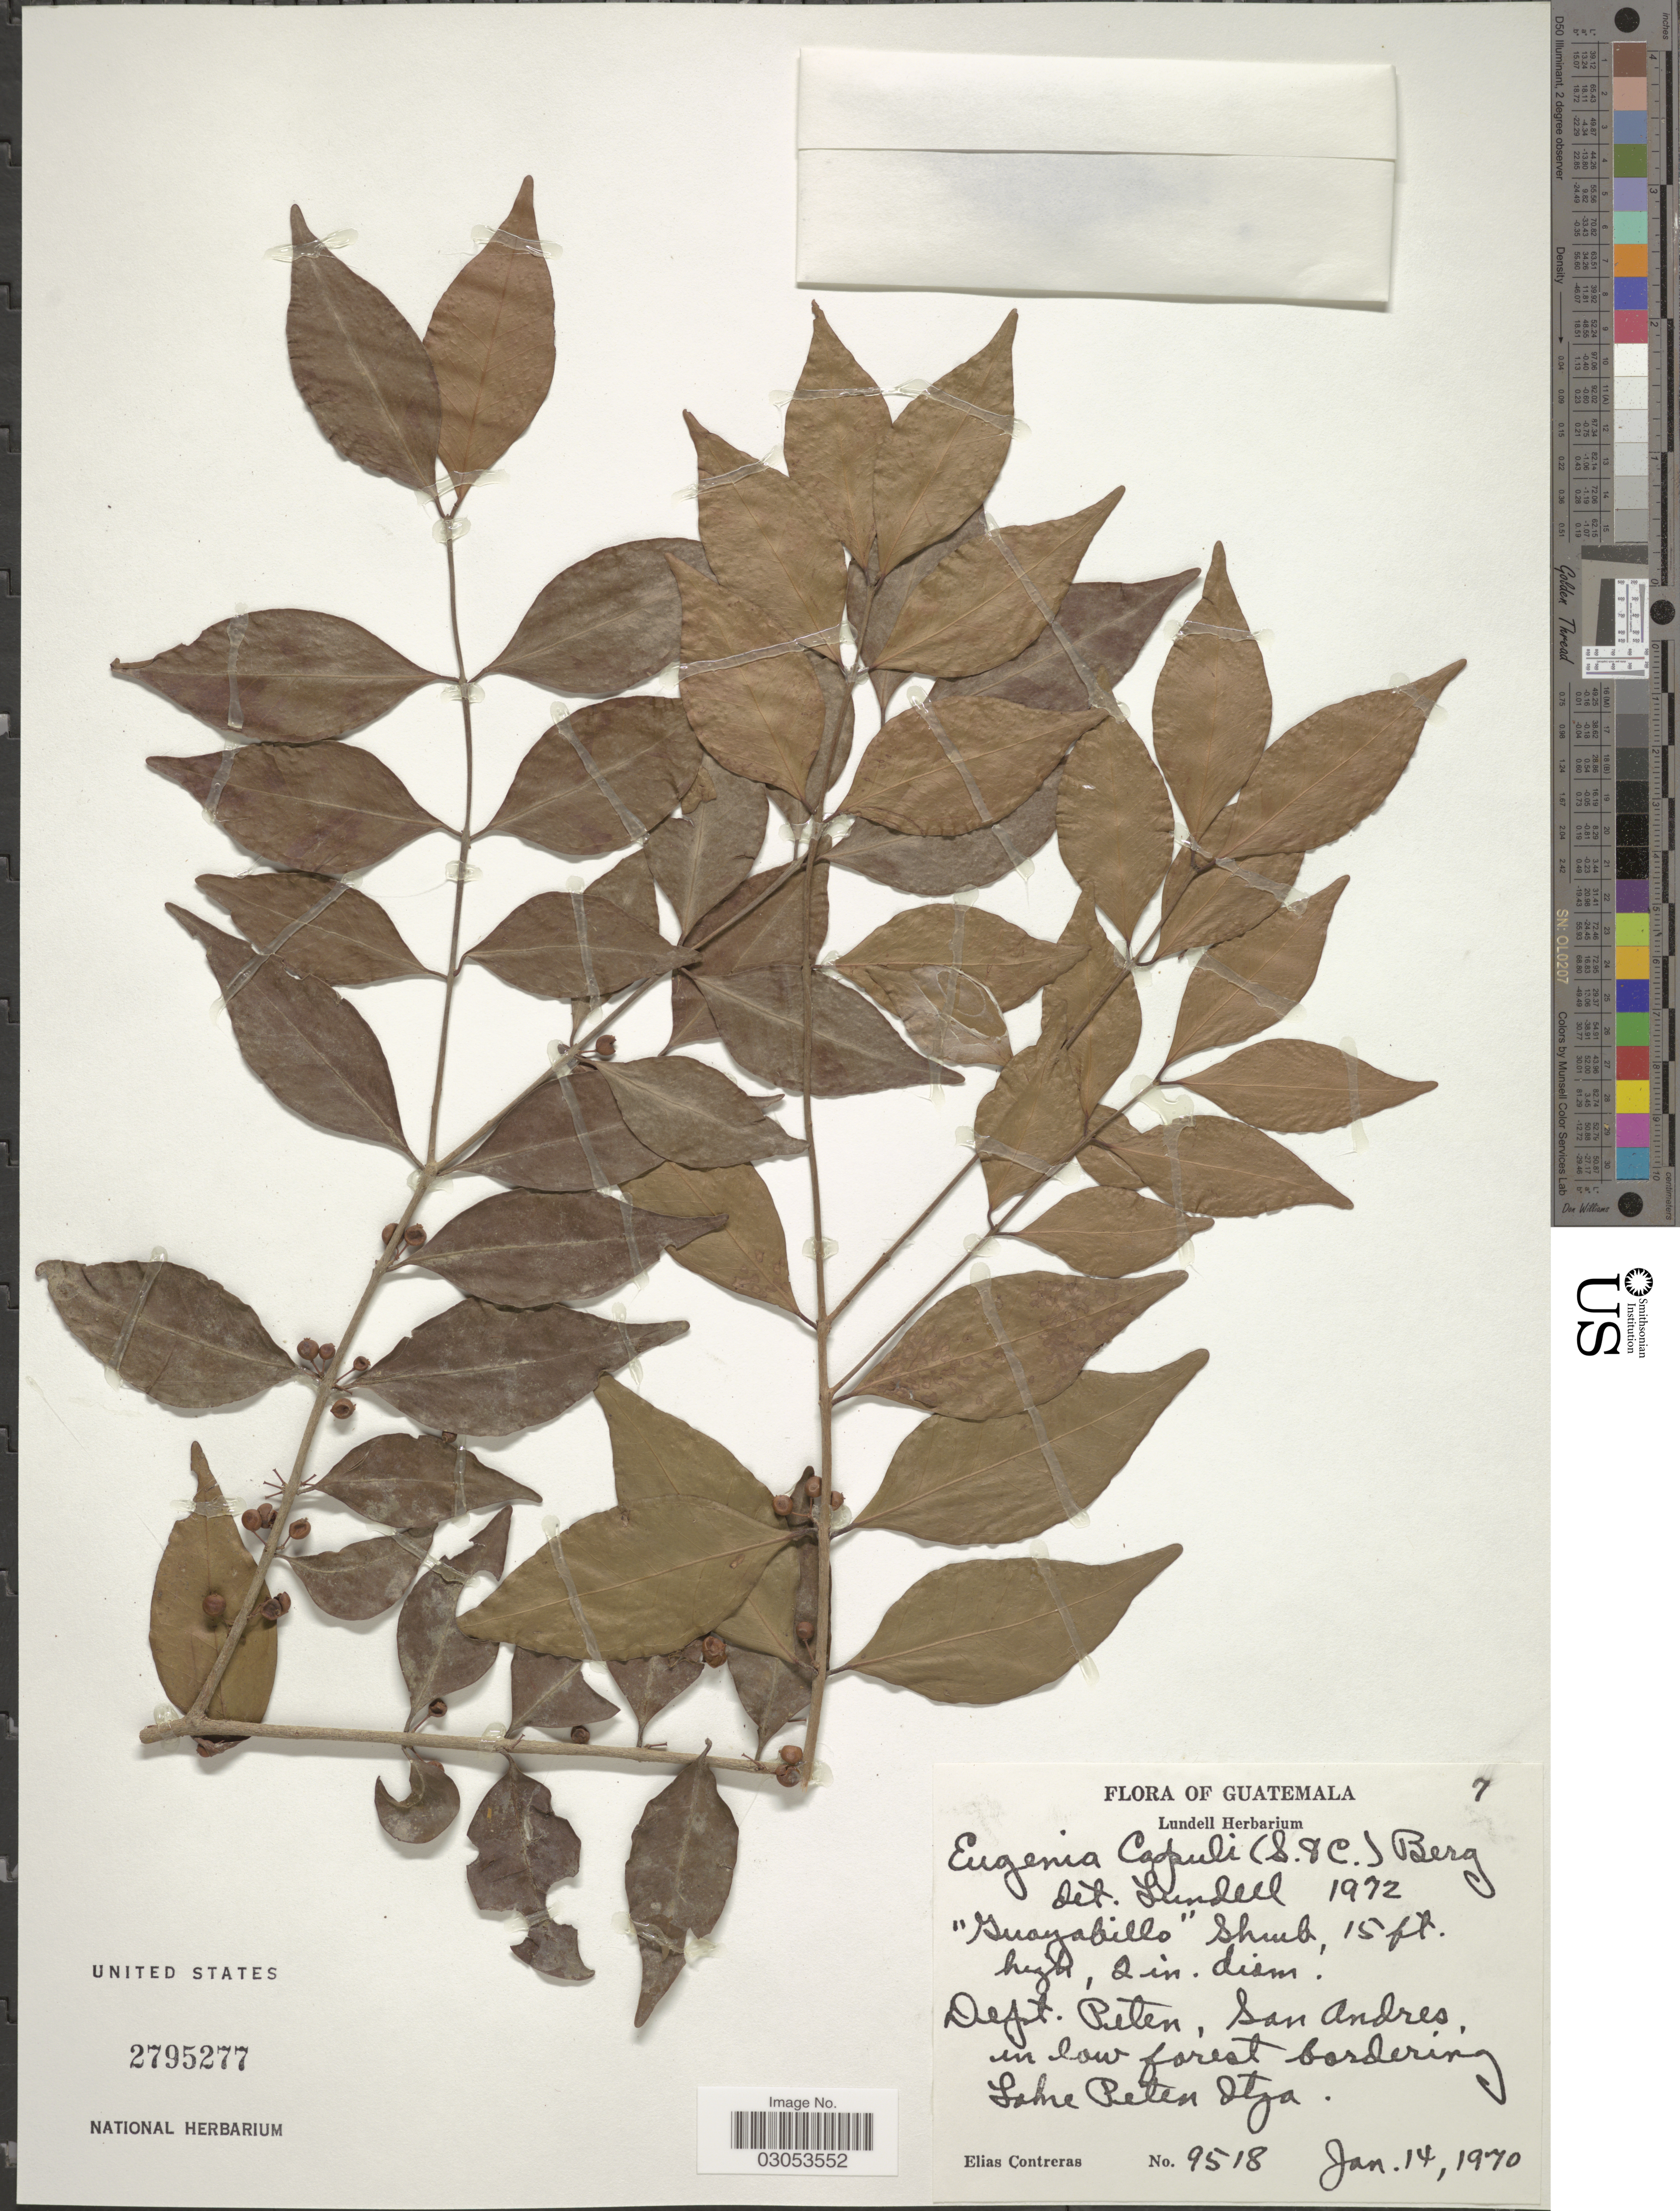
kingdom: Plantae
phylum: Tracheophyta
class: Magnoliopsida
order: Myrtales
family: Myrtaceae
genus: Eugenia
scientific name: Eugenia capuli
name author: (Schltdl. & Cham.) Hook. & Arn.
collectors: E. Contreras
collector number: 9518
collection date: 1970-01-14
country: Guatemala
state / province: El Petén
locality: Dept. Peten, San Andres, in low forest bordering Lake Peten Itza.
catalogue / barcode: US 2795277